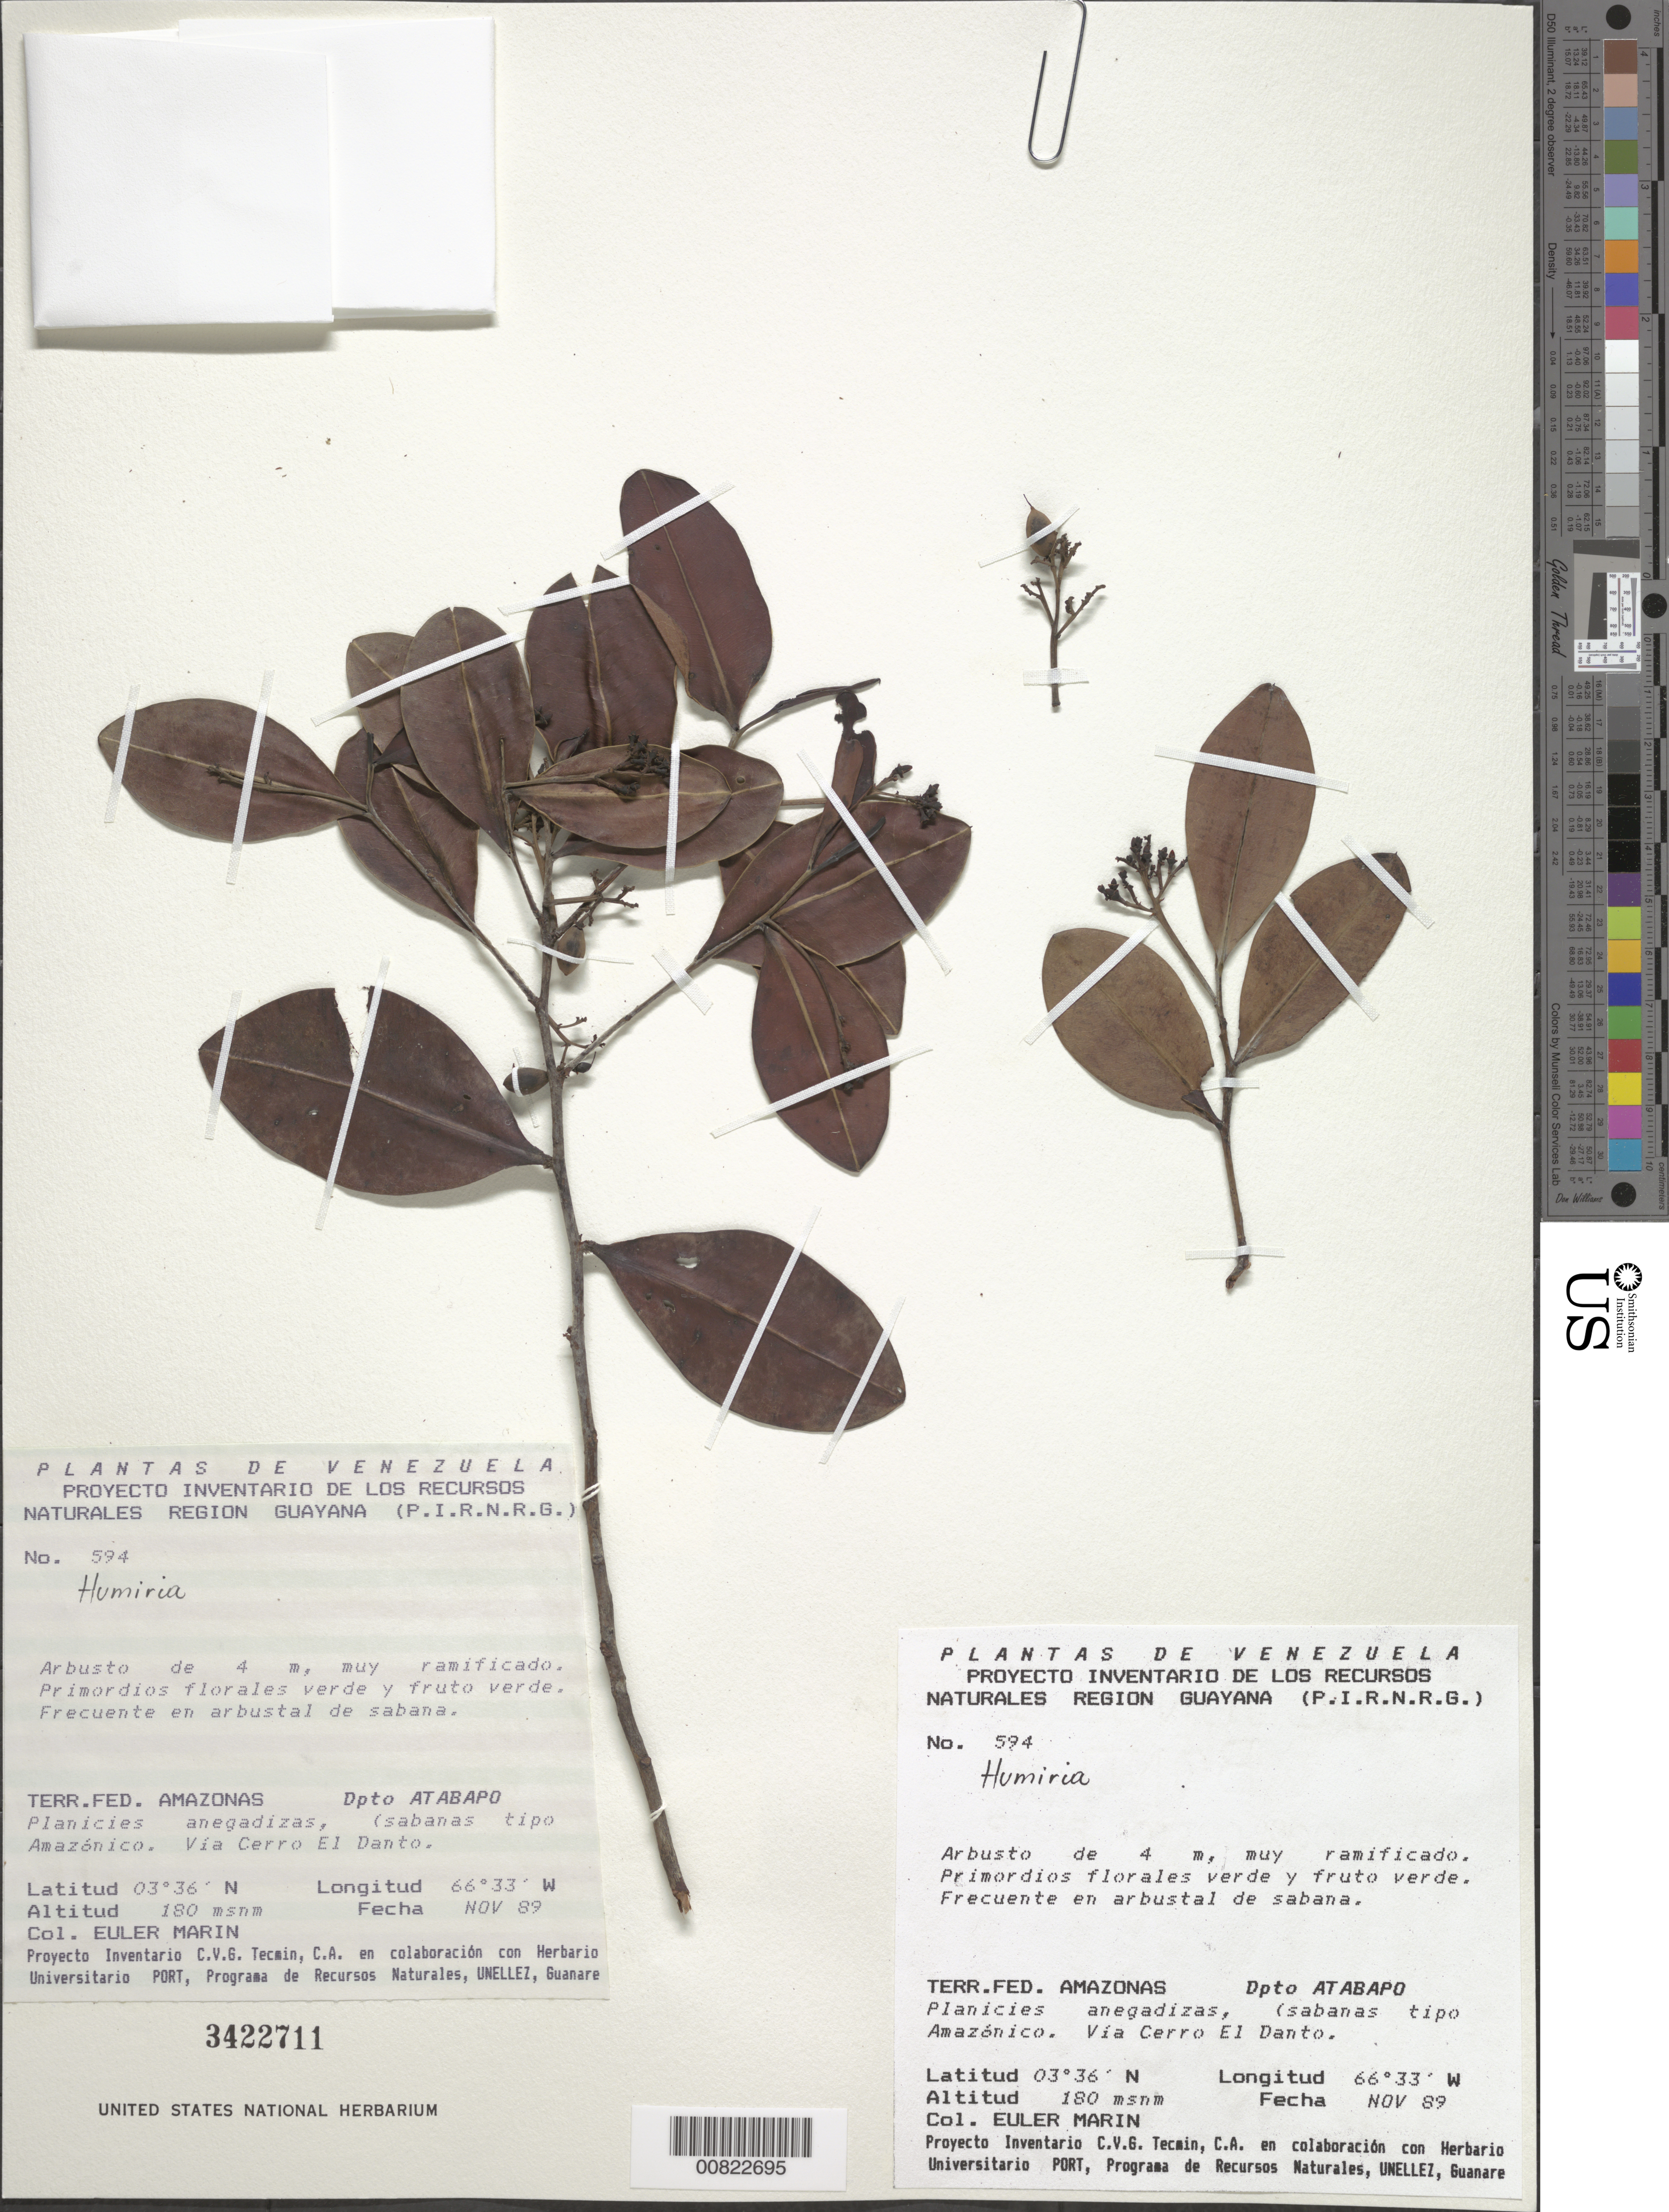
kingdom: Plantae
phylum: Tracheophyta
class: Magnoliopsida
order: Malpighiales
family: Humiriaceae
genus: Humiria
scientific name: Humiria sp.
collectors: E. Marin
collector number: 594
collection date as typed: Nov-89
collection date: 1989-11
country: Venezuela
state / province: Amazonas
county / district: Atabapo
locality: Cerro El Danto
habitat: Planicies anegadizas; en arbustal de sabana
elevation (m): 180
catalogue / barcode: US 3422711